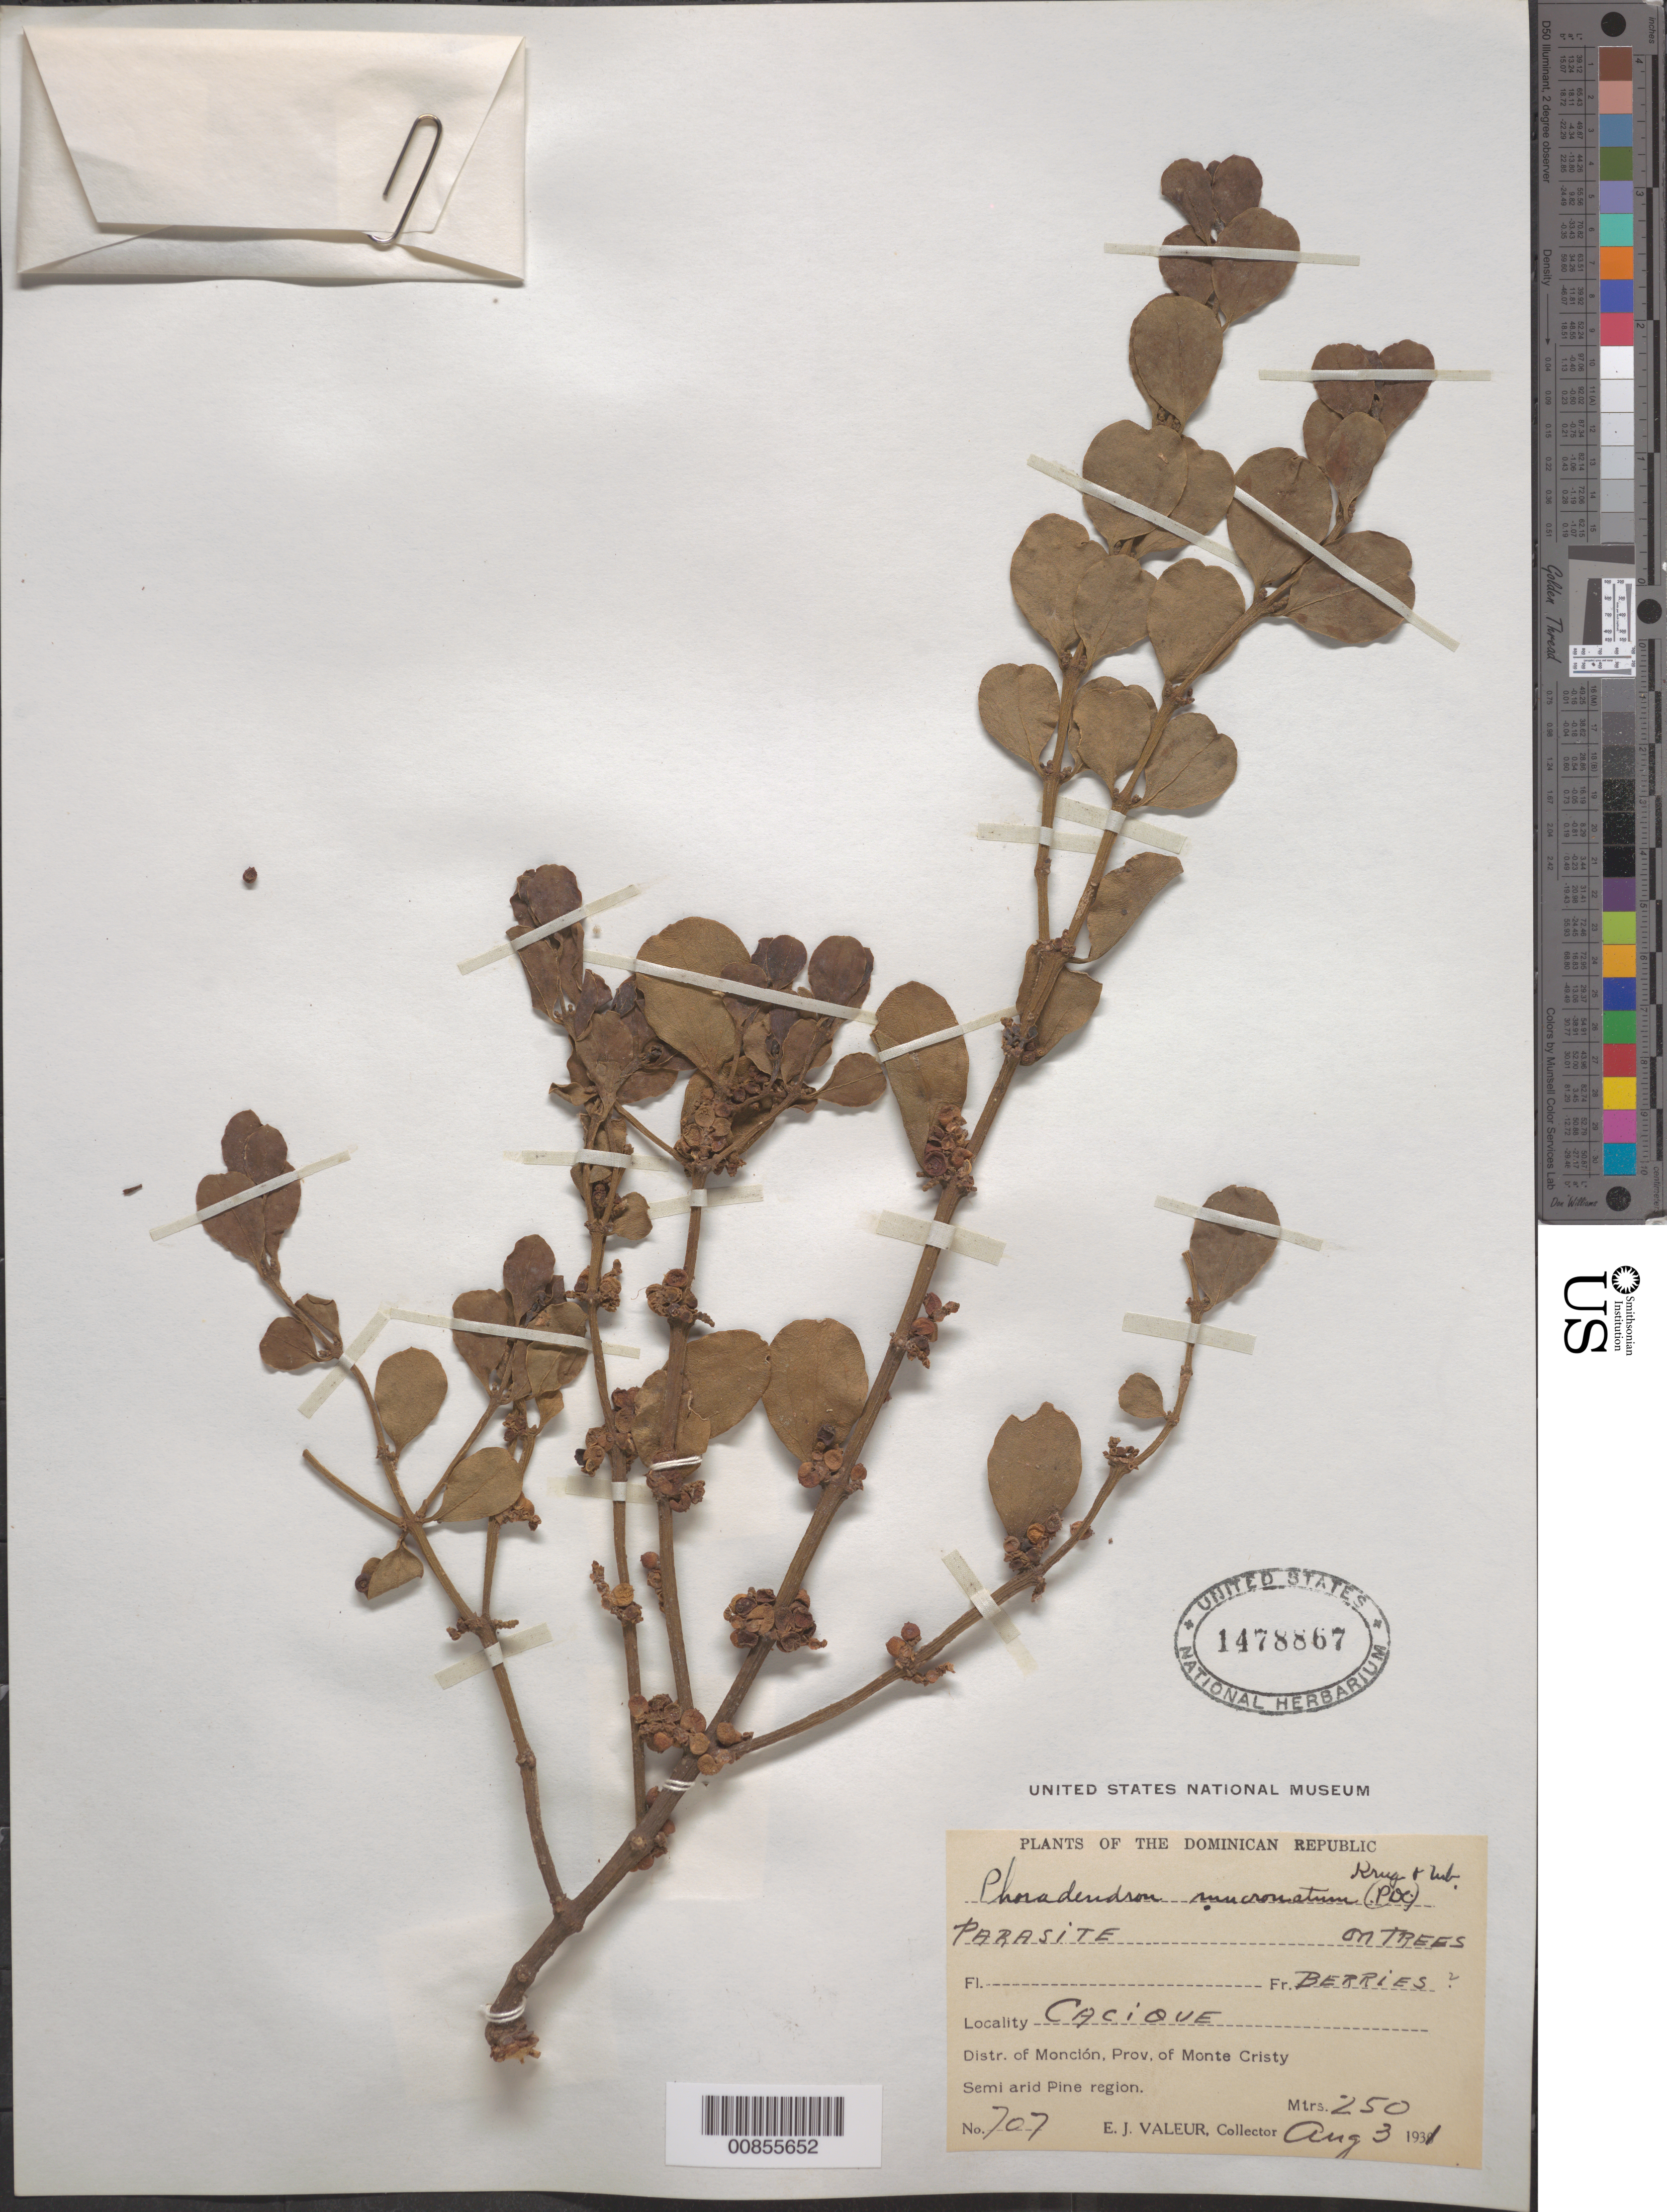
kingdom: Plantae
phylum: Tracheophyta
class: Magnoliopsida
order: Santalales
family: Viscaceae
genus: Phoradendron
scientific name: Phoradendron mucronatum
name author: (DC.) Krug & Urb.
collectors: E. Valeur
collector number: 707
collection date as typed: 03 Aug 1931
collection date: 1931-08-03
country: Dominican Republic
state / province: Monte Cristi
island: Hispaniola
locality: Cacique. Distr. of Monción.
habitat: On trees. Semi arid Pine region.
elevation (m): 250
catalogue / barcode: US 1478867